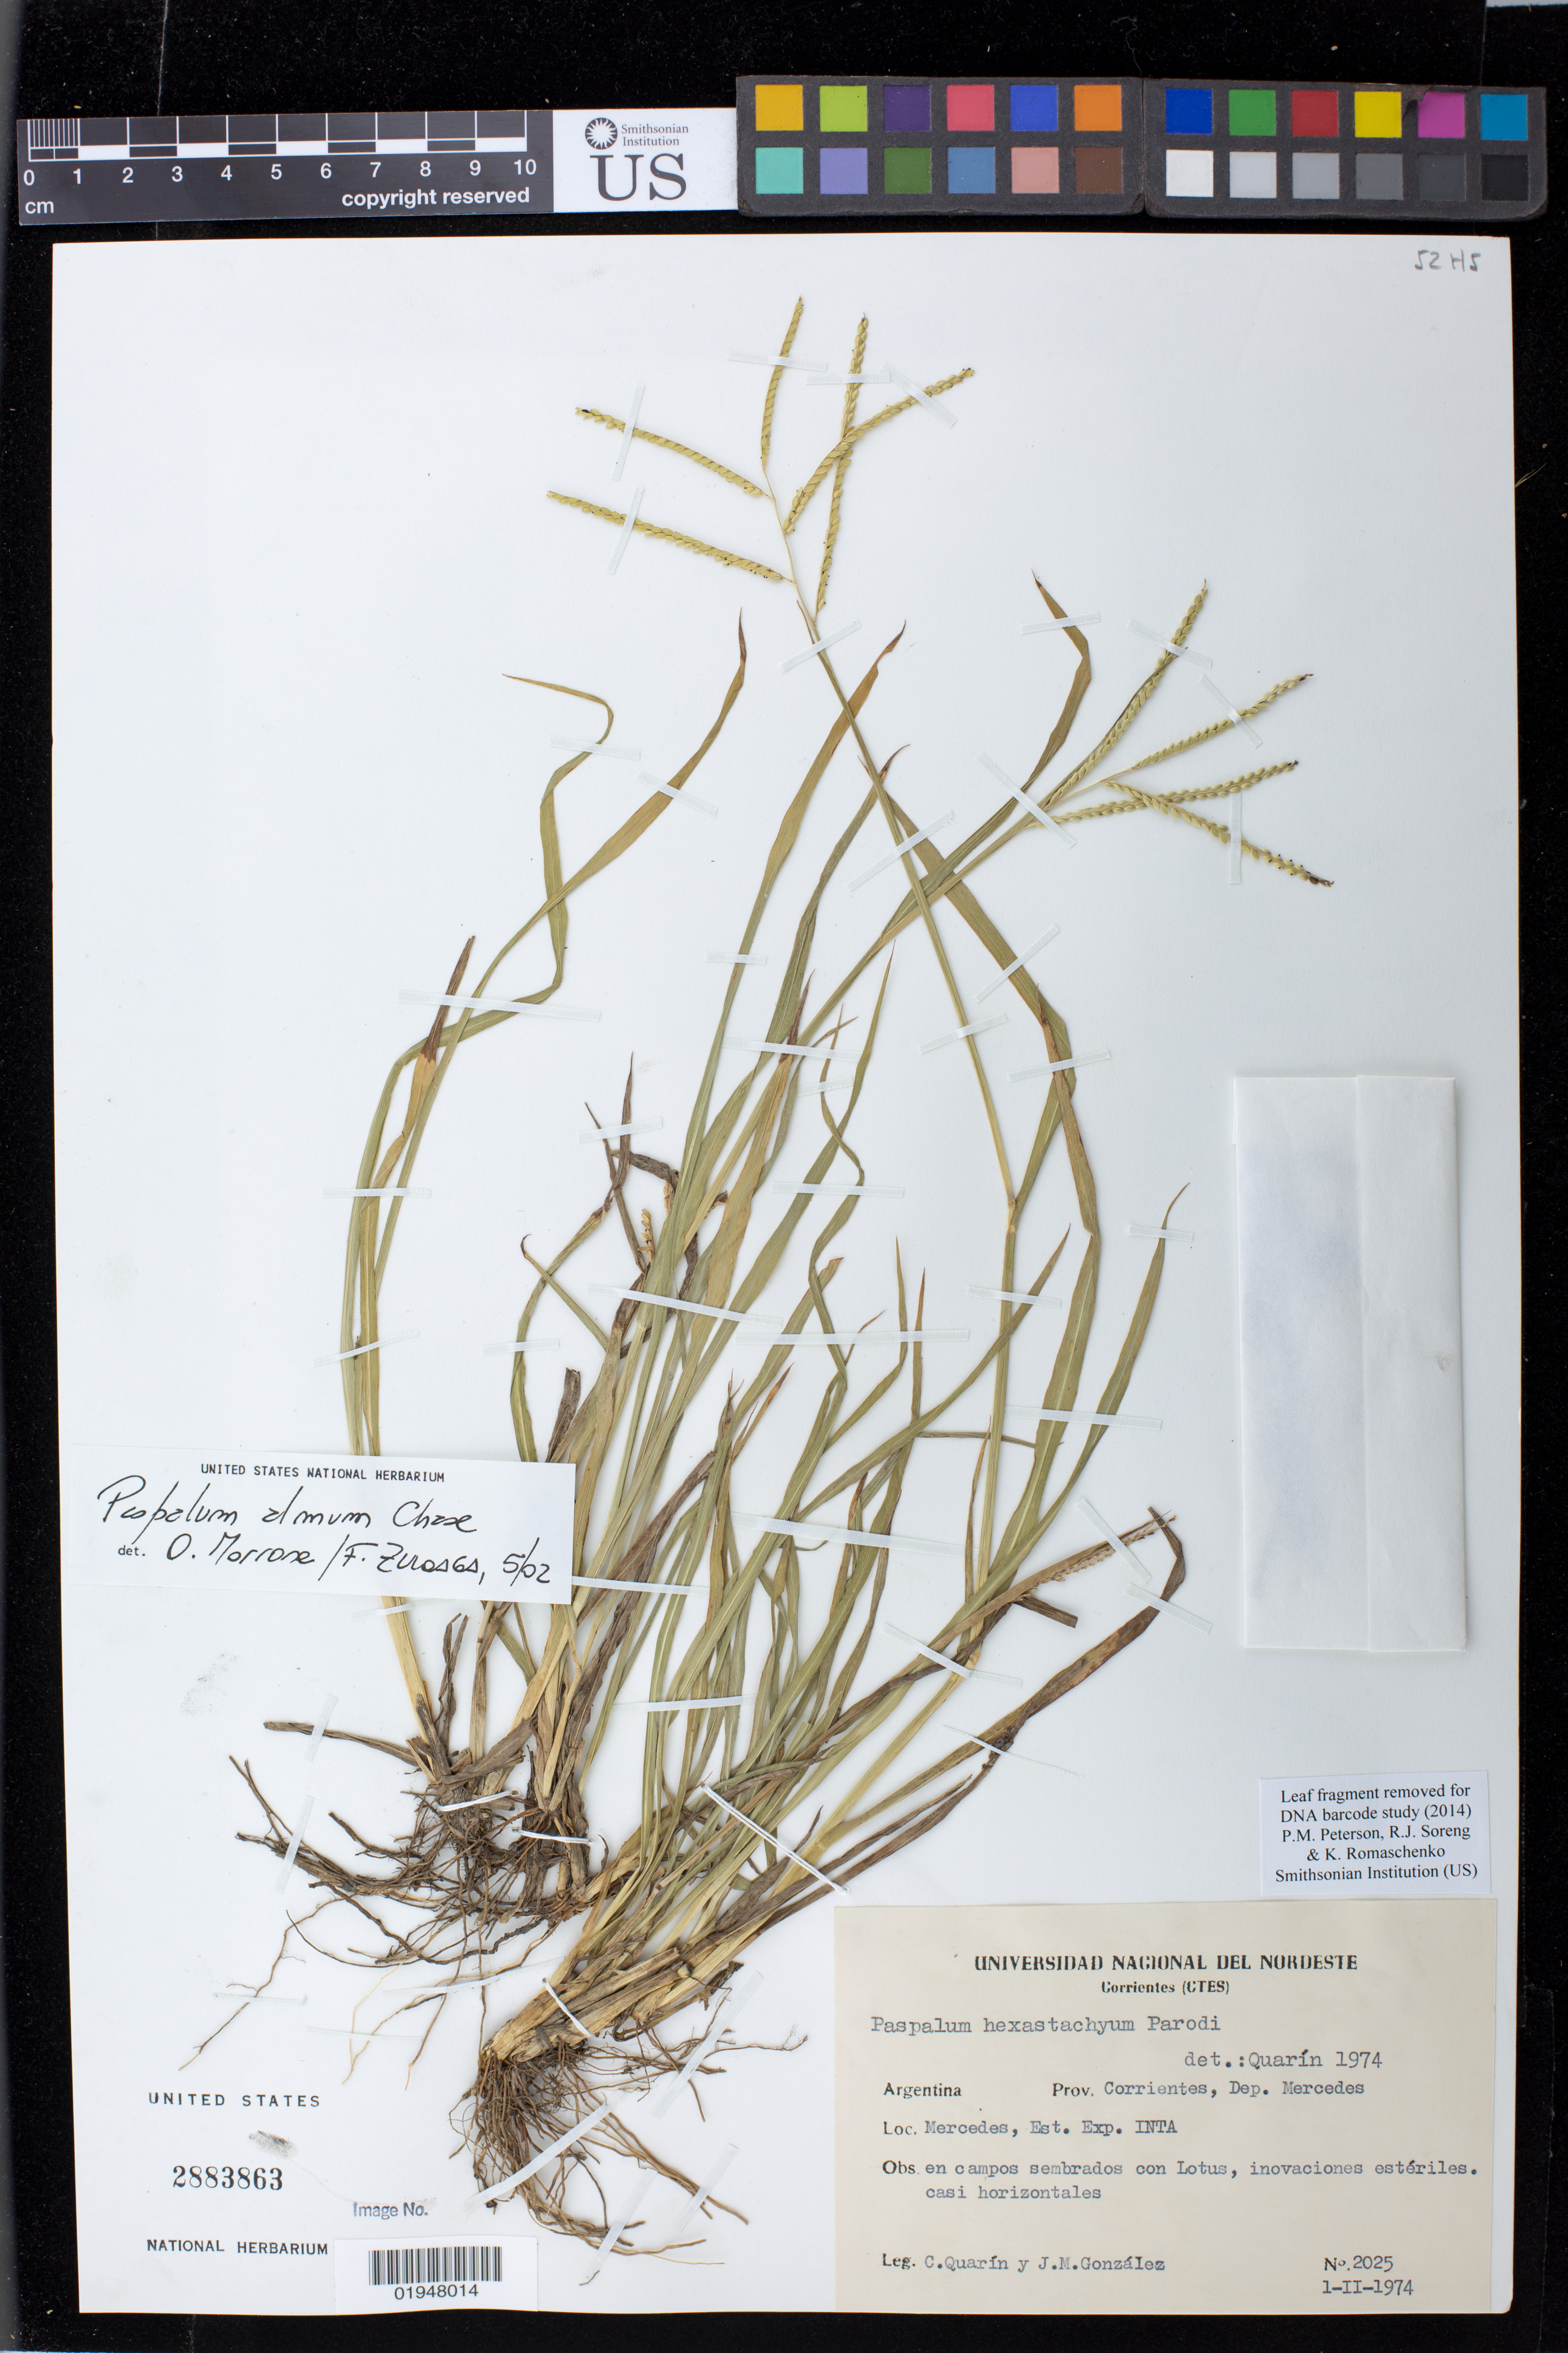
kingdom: Plantae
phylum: Tracheophyta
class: Liliopsida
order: Poales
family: Poaceae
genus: Paspalum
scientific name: Paspalum almum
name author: Chase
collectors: C. Quarin & J. Gonzales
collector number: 2025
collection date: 1974-02-01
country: Argentina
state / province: Corrientes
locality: Dep. Mercedes, Mercedes, Est. Exp. INTA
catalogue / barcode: US 2883863